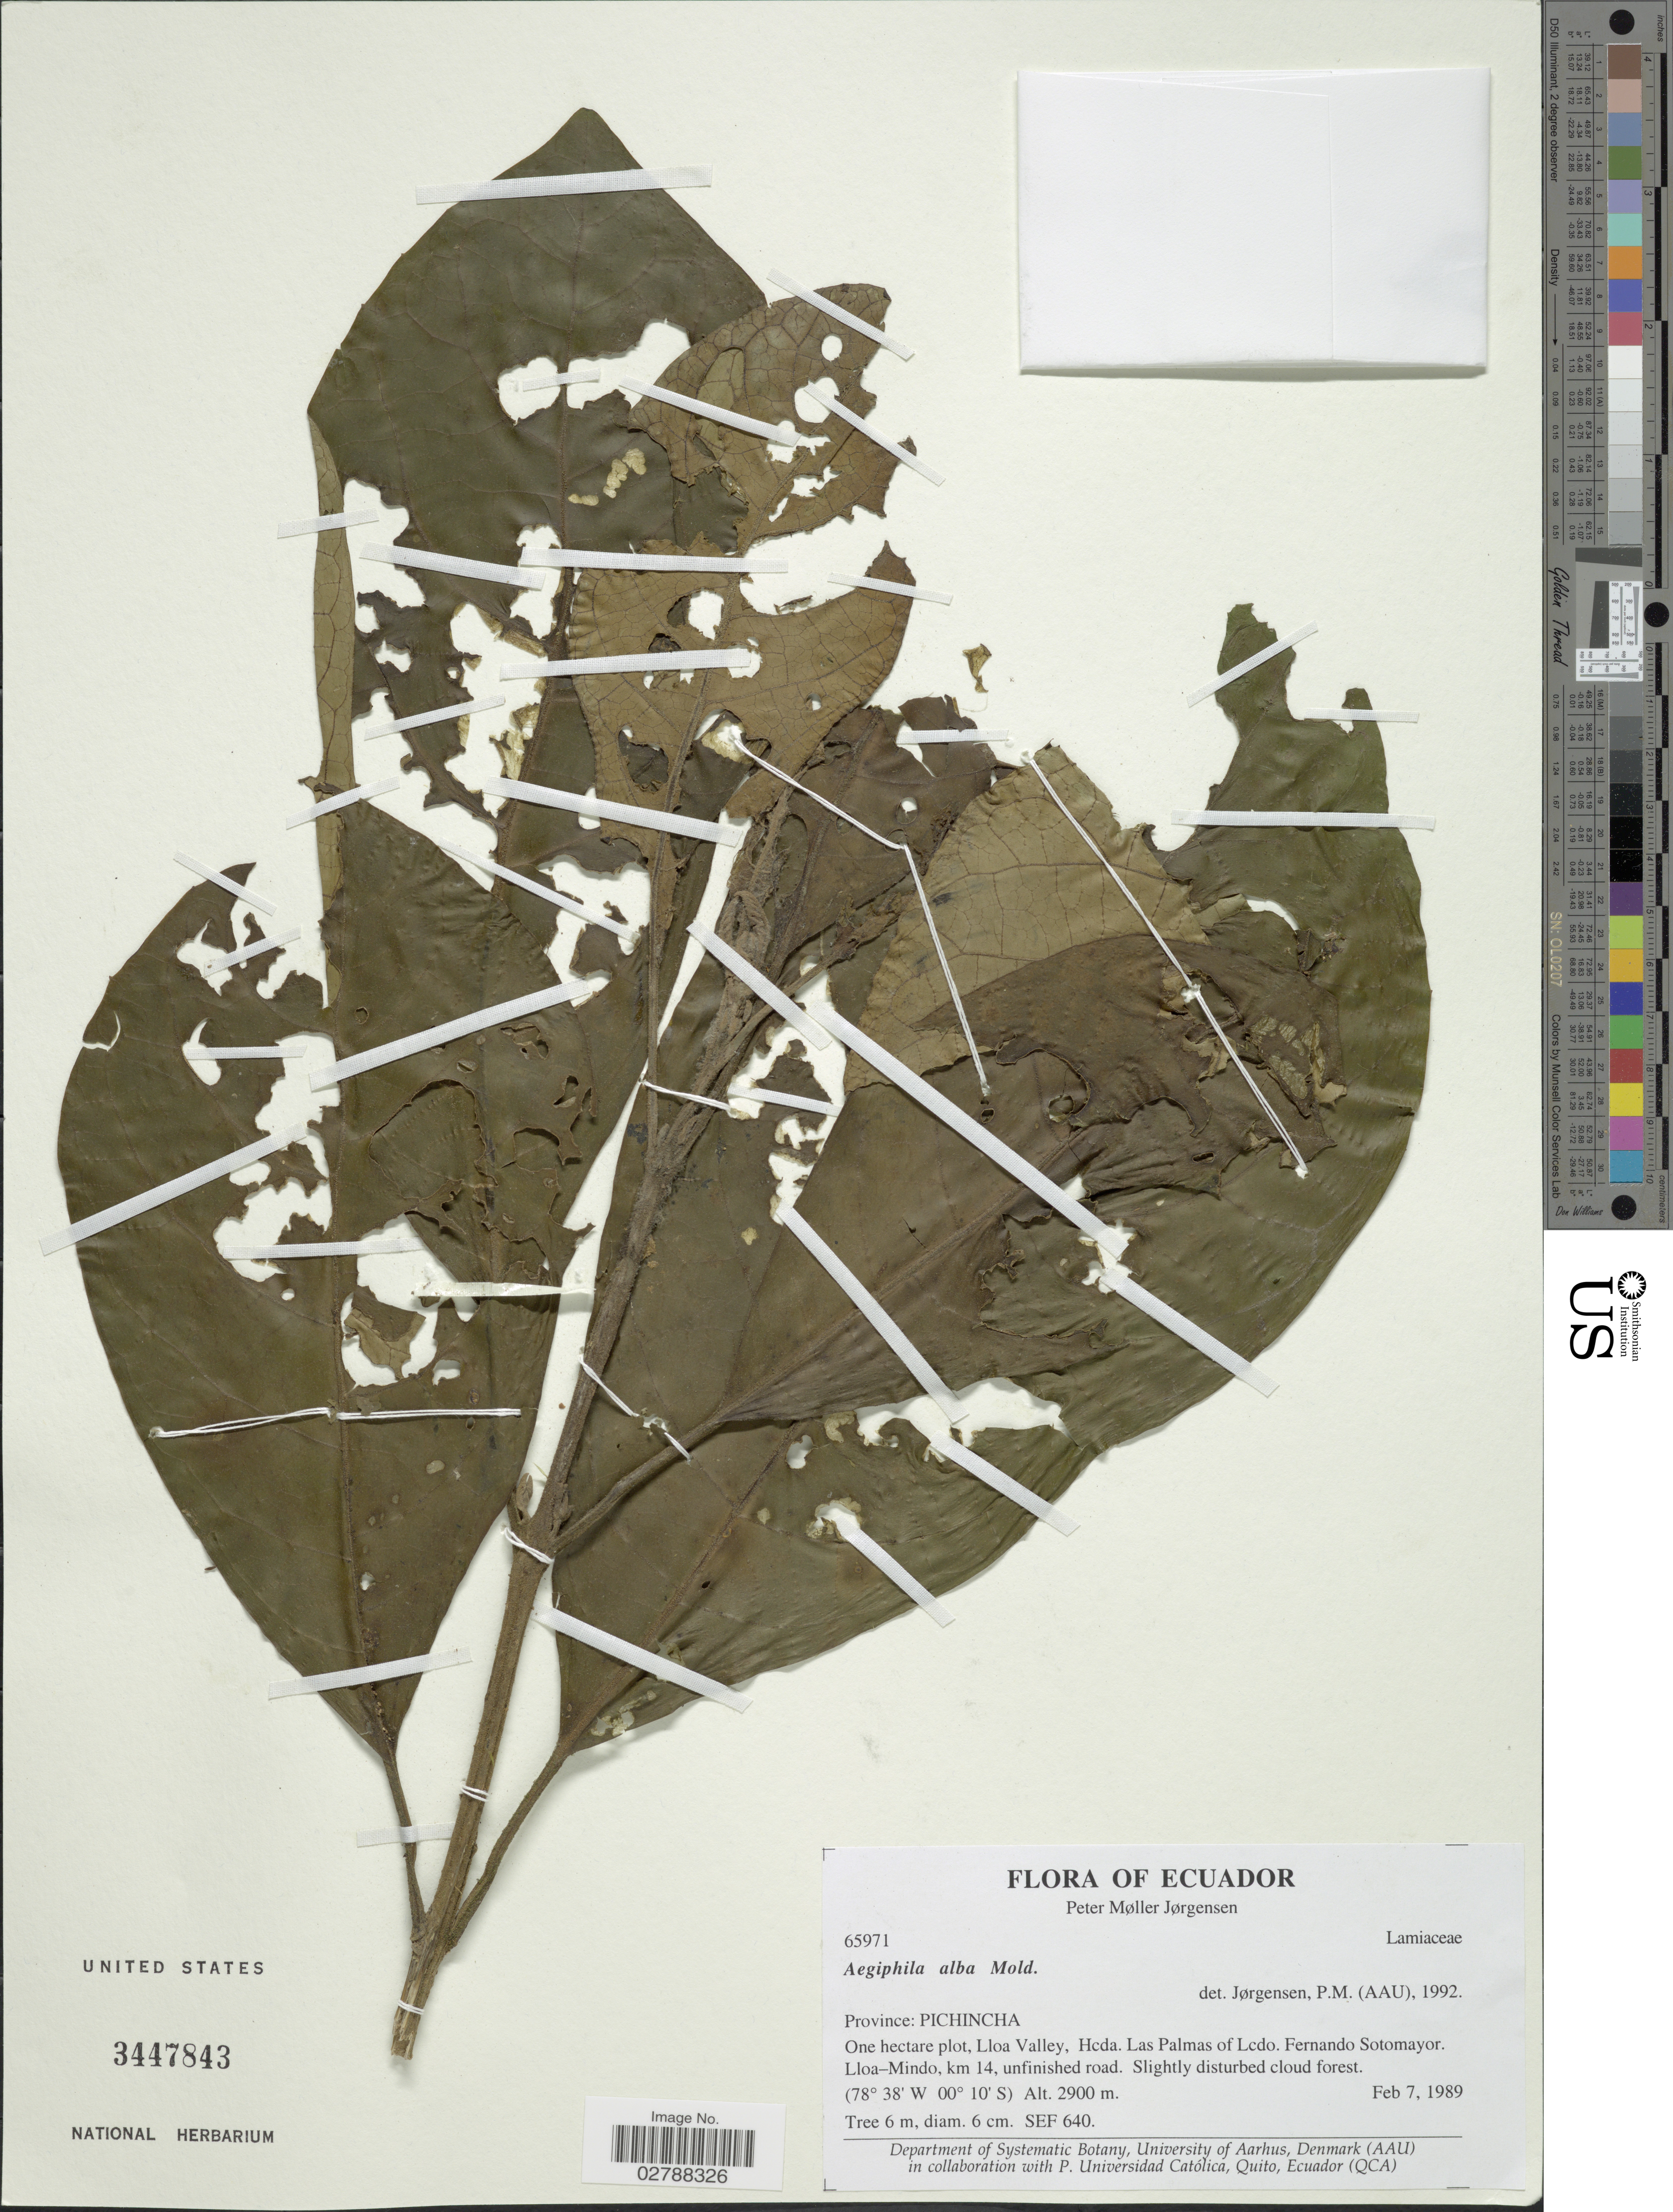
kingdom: Plantae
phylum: Tracheophyta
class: Magnoliopsida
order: Lamiales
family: Lamiaceae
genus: Aegiphila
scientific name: Aegiphila alba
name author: Moldenke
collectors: P. M. Jørgensen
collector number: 65971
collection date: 1989-02-07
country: Ecuador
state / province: Pichincha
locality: Province: Pichincha, One hectare plot, Lloa Valley, Hcda. Las Palmas of Lcdo. Fernando Sotomayor. Lloa-Mindo, km 14, unfinished road.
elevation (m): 2900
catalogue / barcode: US 3447843